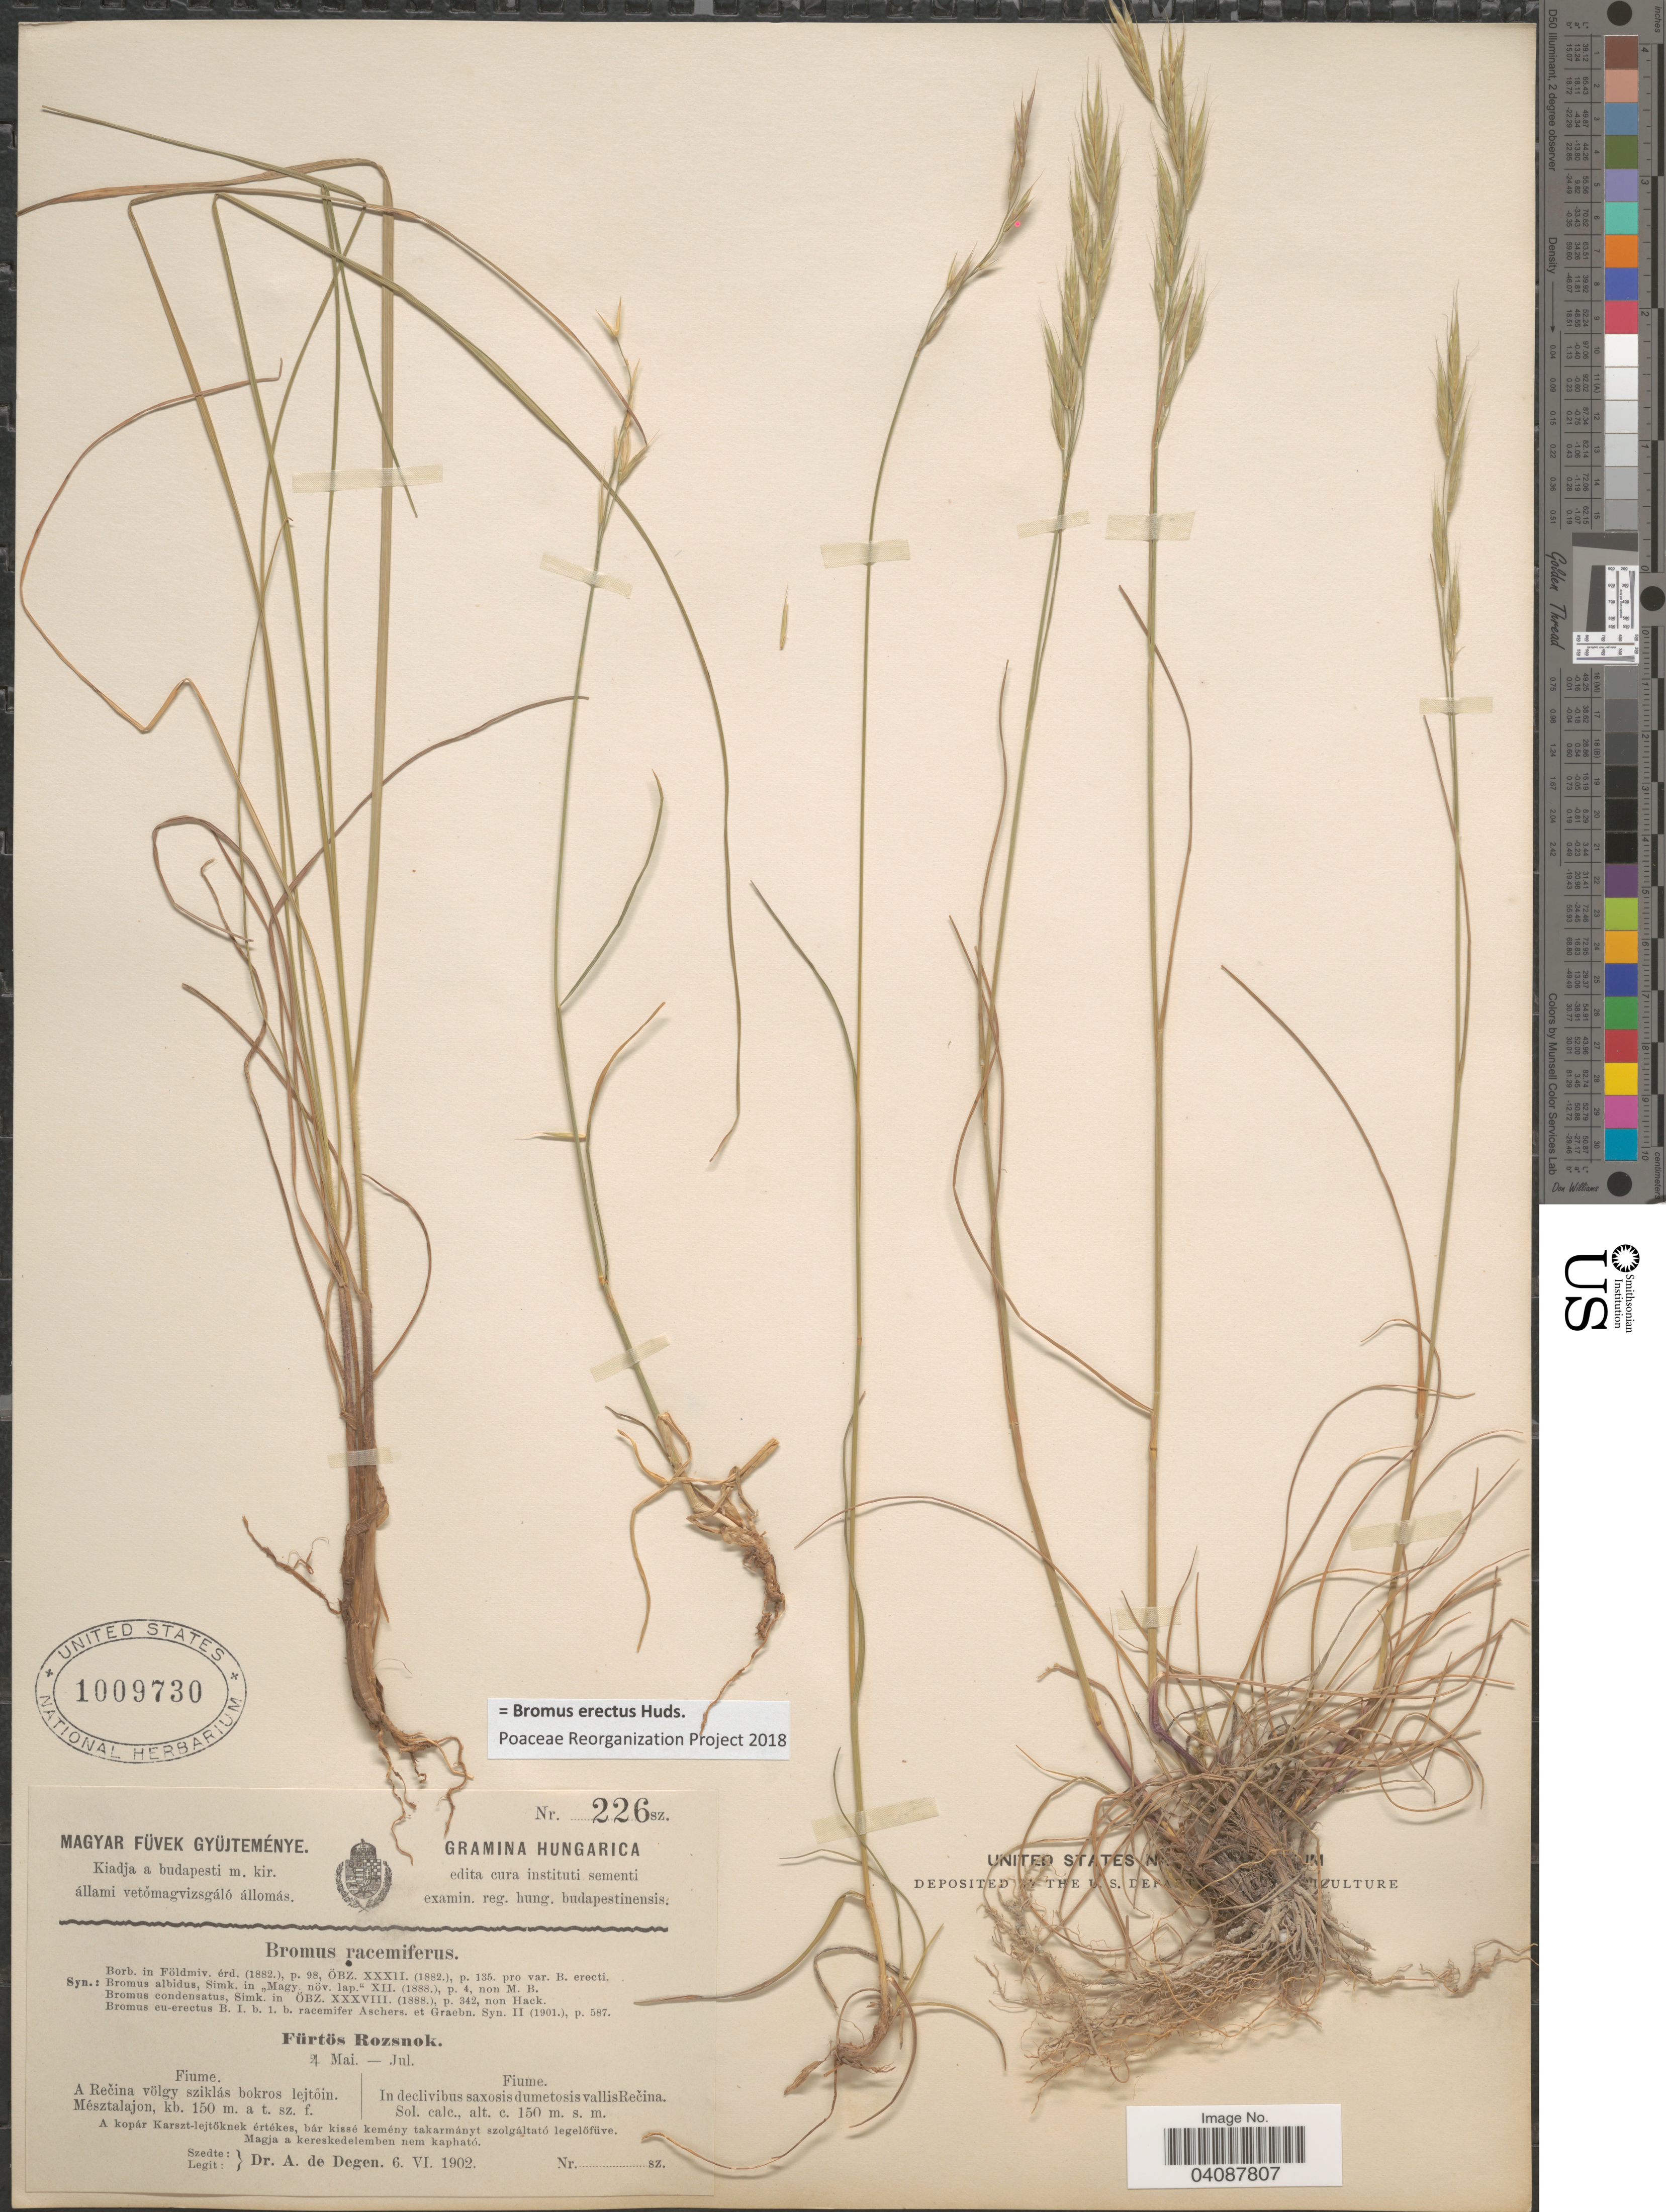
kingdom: Plantae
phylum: Tracheophyta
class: Liliopsida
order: Poales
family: Poaceae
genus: Bromus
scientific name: Bromus erectus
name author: Huds.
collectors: A. Degen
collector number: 226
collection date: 1902-06-06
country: Hungary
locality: Fiume. In declivibus saxosis dumetosis vallisRečina.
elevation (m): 150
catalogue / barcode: US 1009730